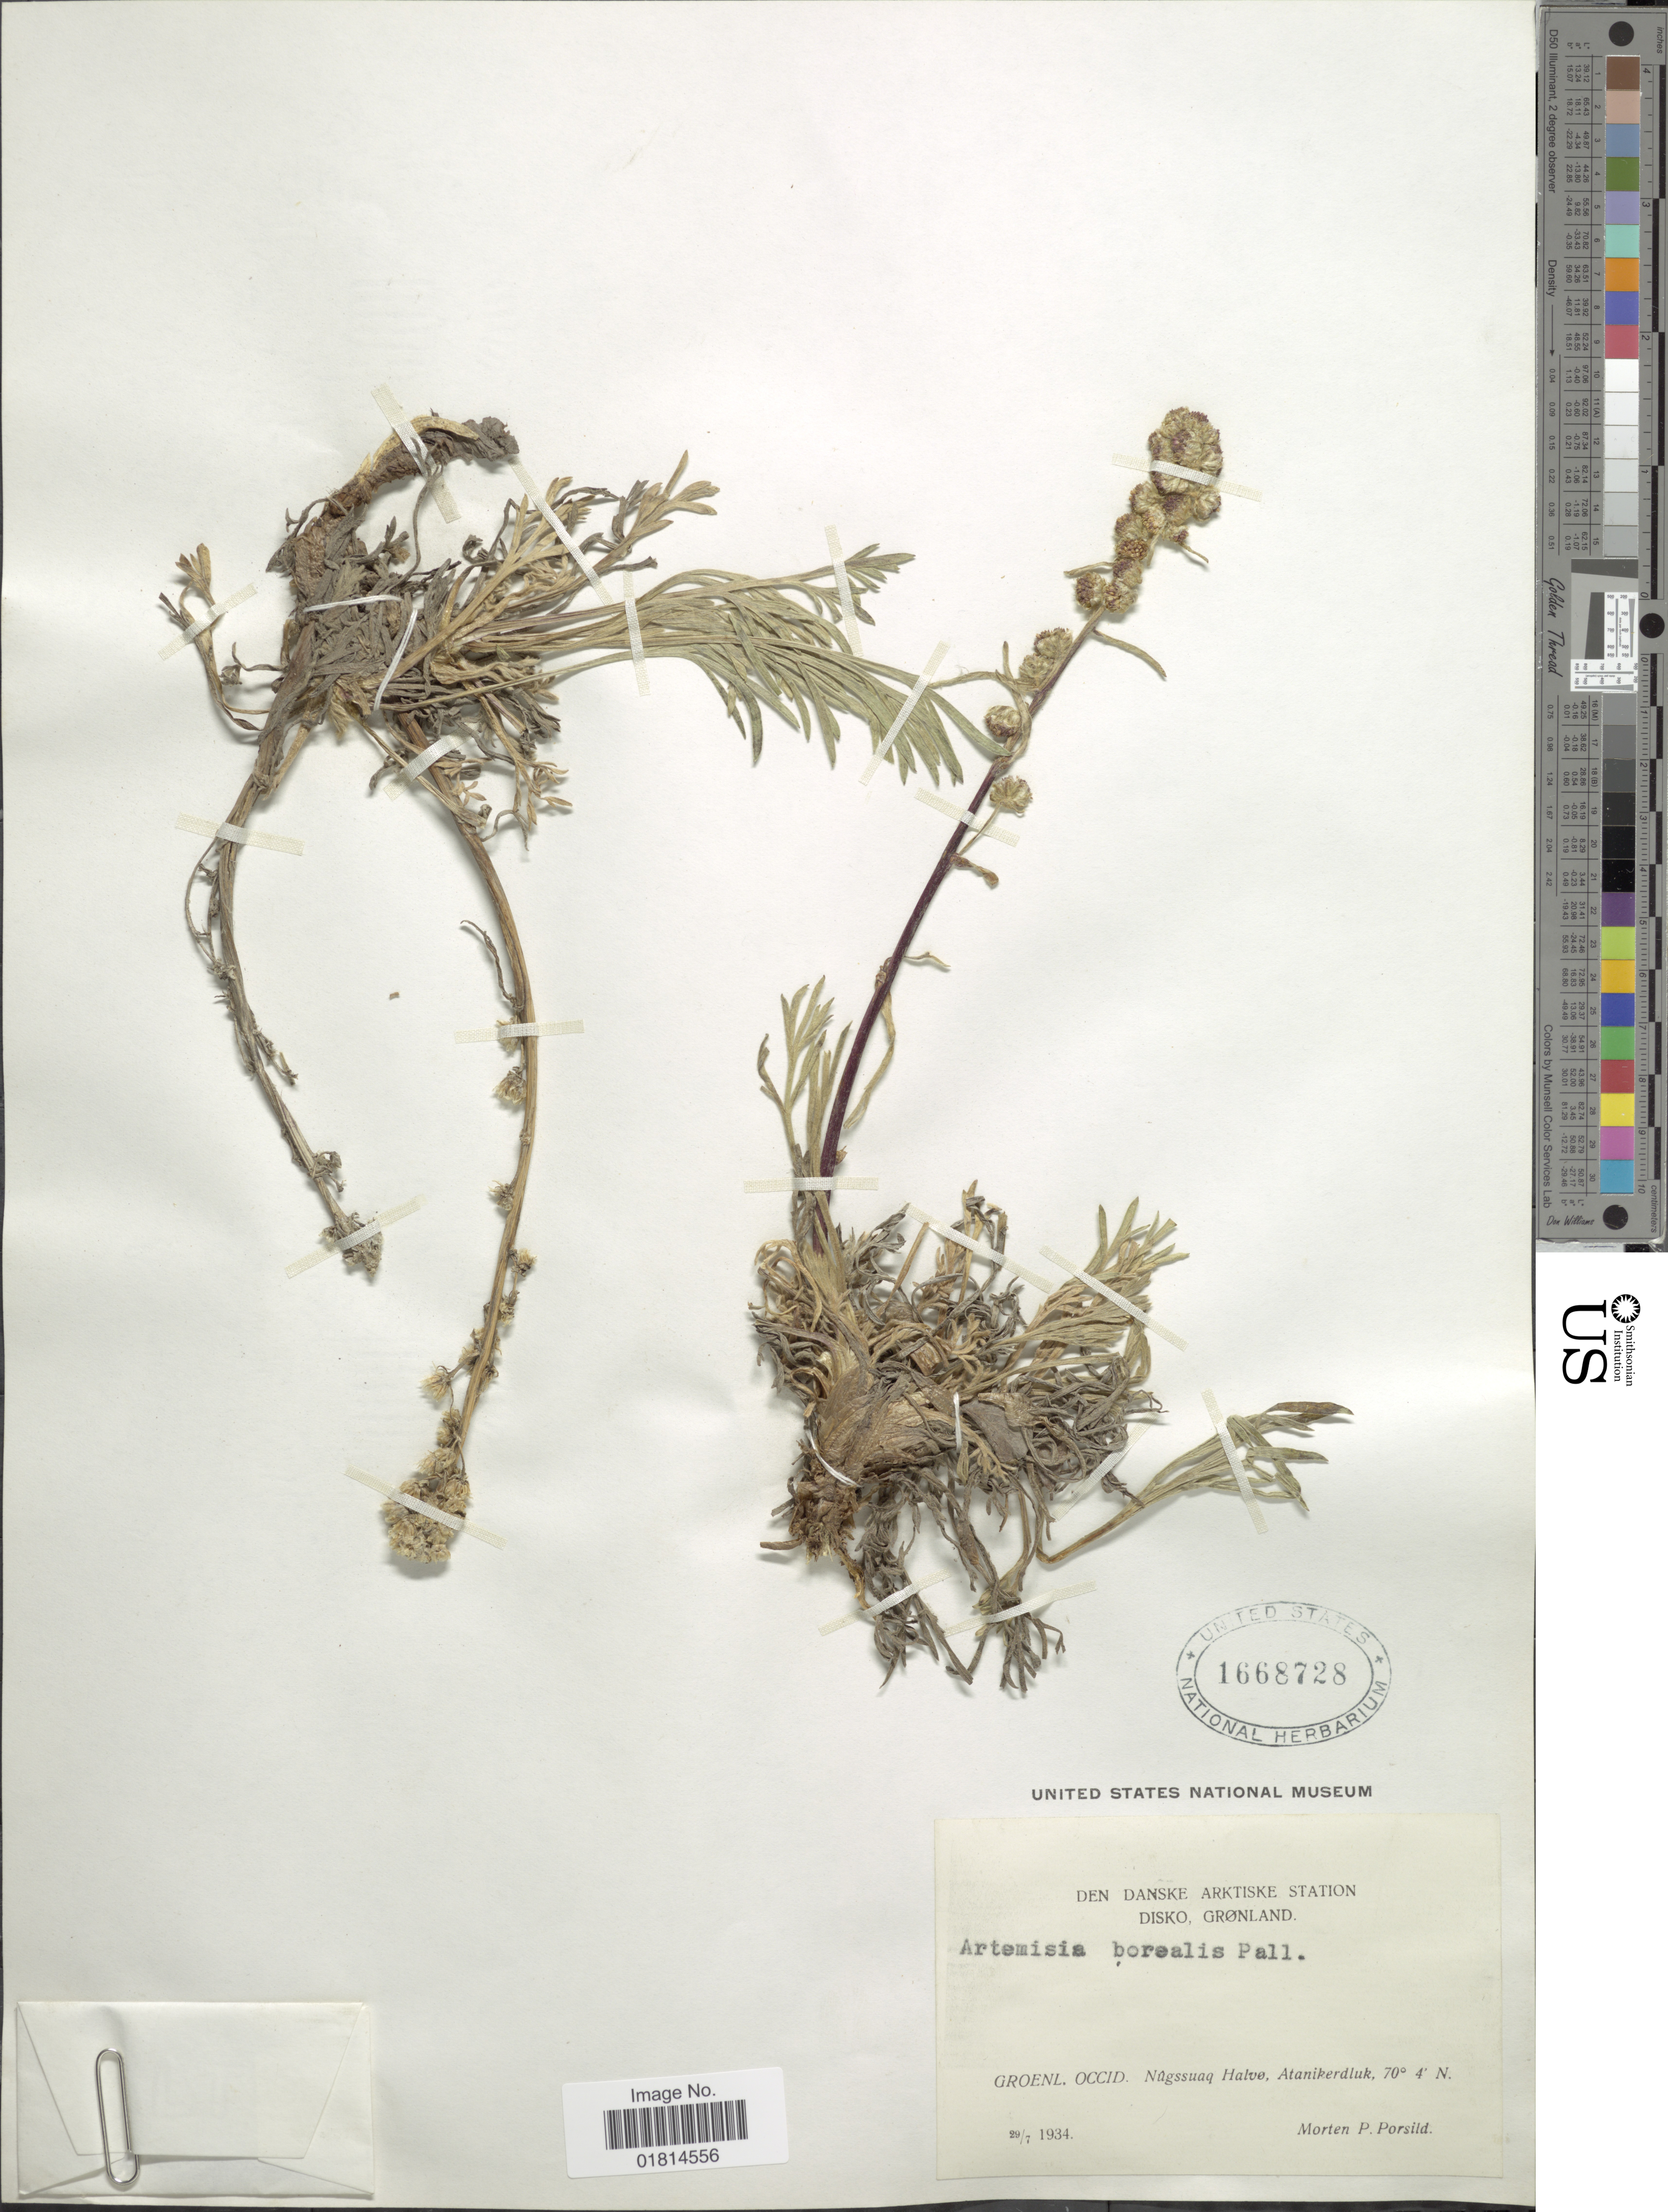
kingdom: Plantae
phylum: Tracheophyta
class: Magnoliopsida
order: Asterales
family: Asteraceae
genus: Artemisia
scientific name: Artemisia borealis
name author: Pall.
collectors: M. P. Porsild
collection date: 1934-07-29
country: Greenland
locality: Den danske arktiske station Disko, Grønland. Groenl. Occid. Nûgssuaq Halvo, Atanikerdluk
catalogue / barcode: US 1668728